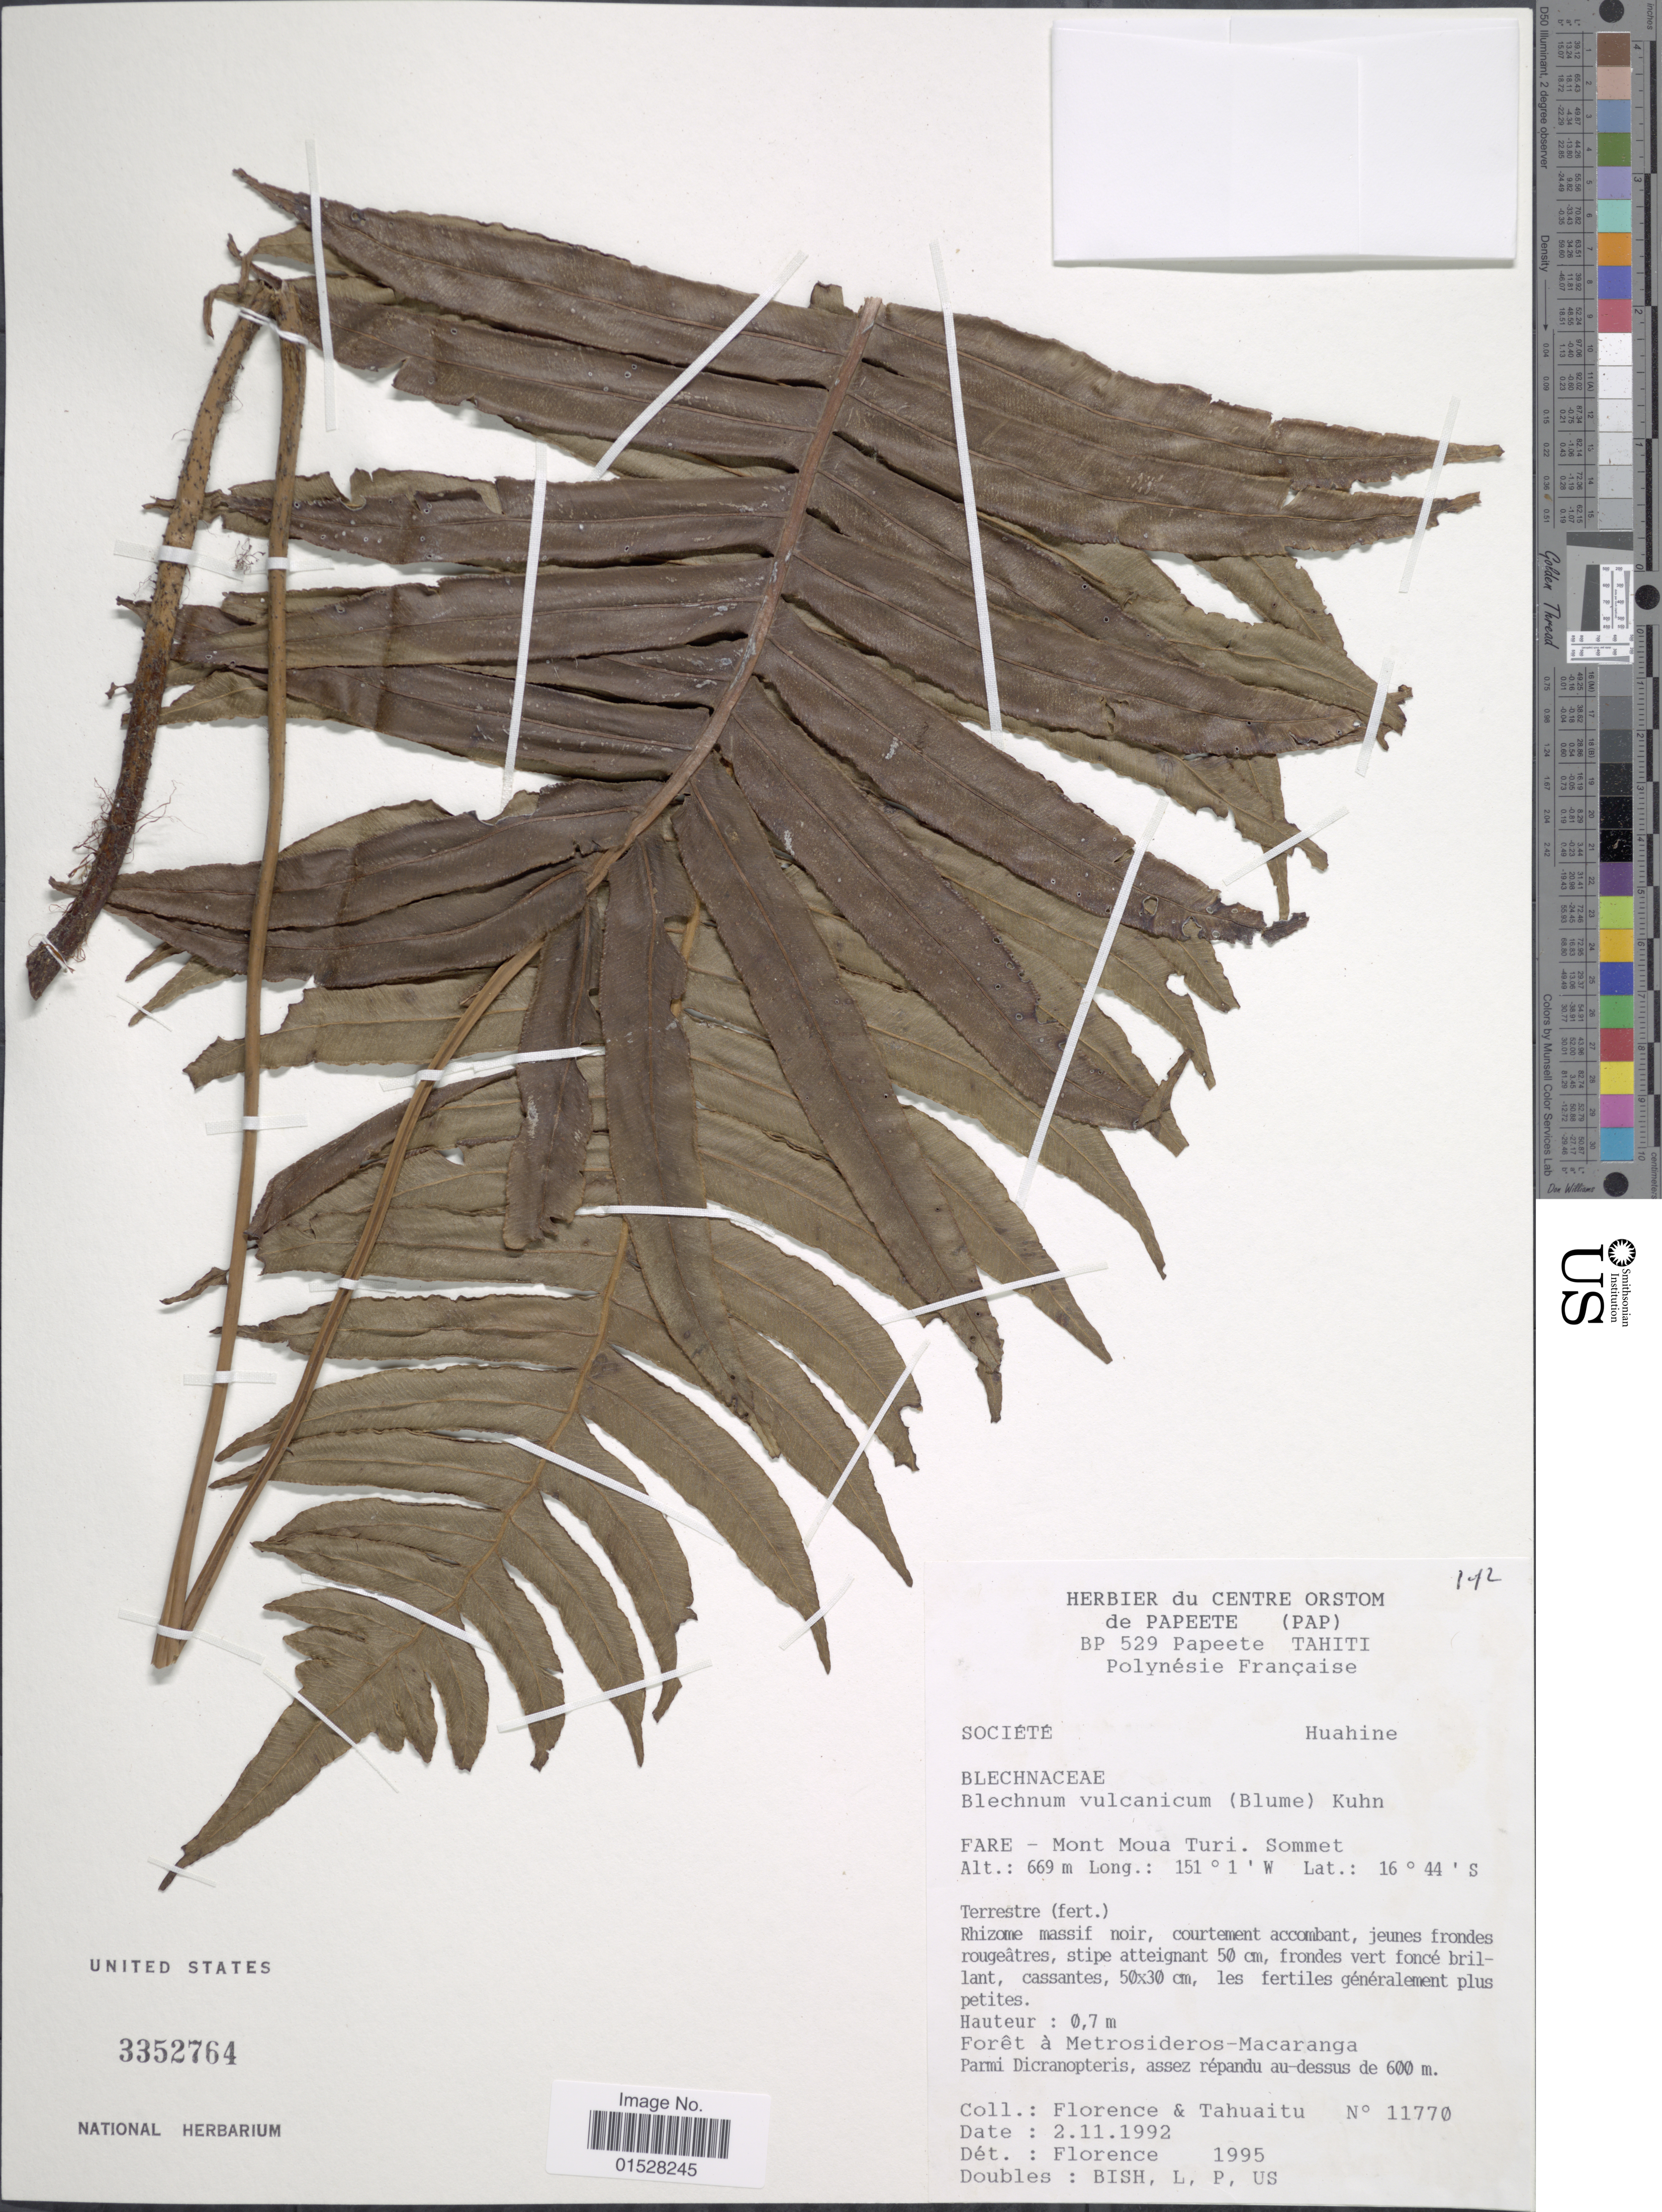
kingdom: Plantae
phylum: Tracheophyta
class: Polypodiopsida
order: Polypodiales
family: Blechnaceae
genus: Blechnum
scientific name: Blechnum vulcanicum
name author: (Blume) Kuhn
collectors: -. Florence & -. Tahuaitu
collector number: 11770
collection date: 1992-11-02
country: French Polynesia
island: Huahine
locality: Societe, Huahine, Fare-Mont Moua Turi, Sommet, Forêt à Metrpsoderos-Macaranga, Parmi Dicranopteris, assez répandu au-dessus de 600 m.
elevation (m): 669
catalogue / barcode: US 3352764